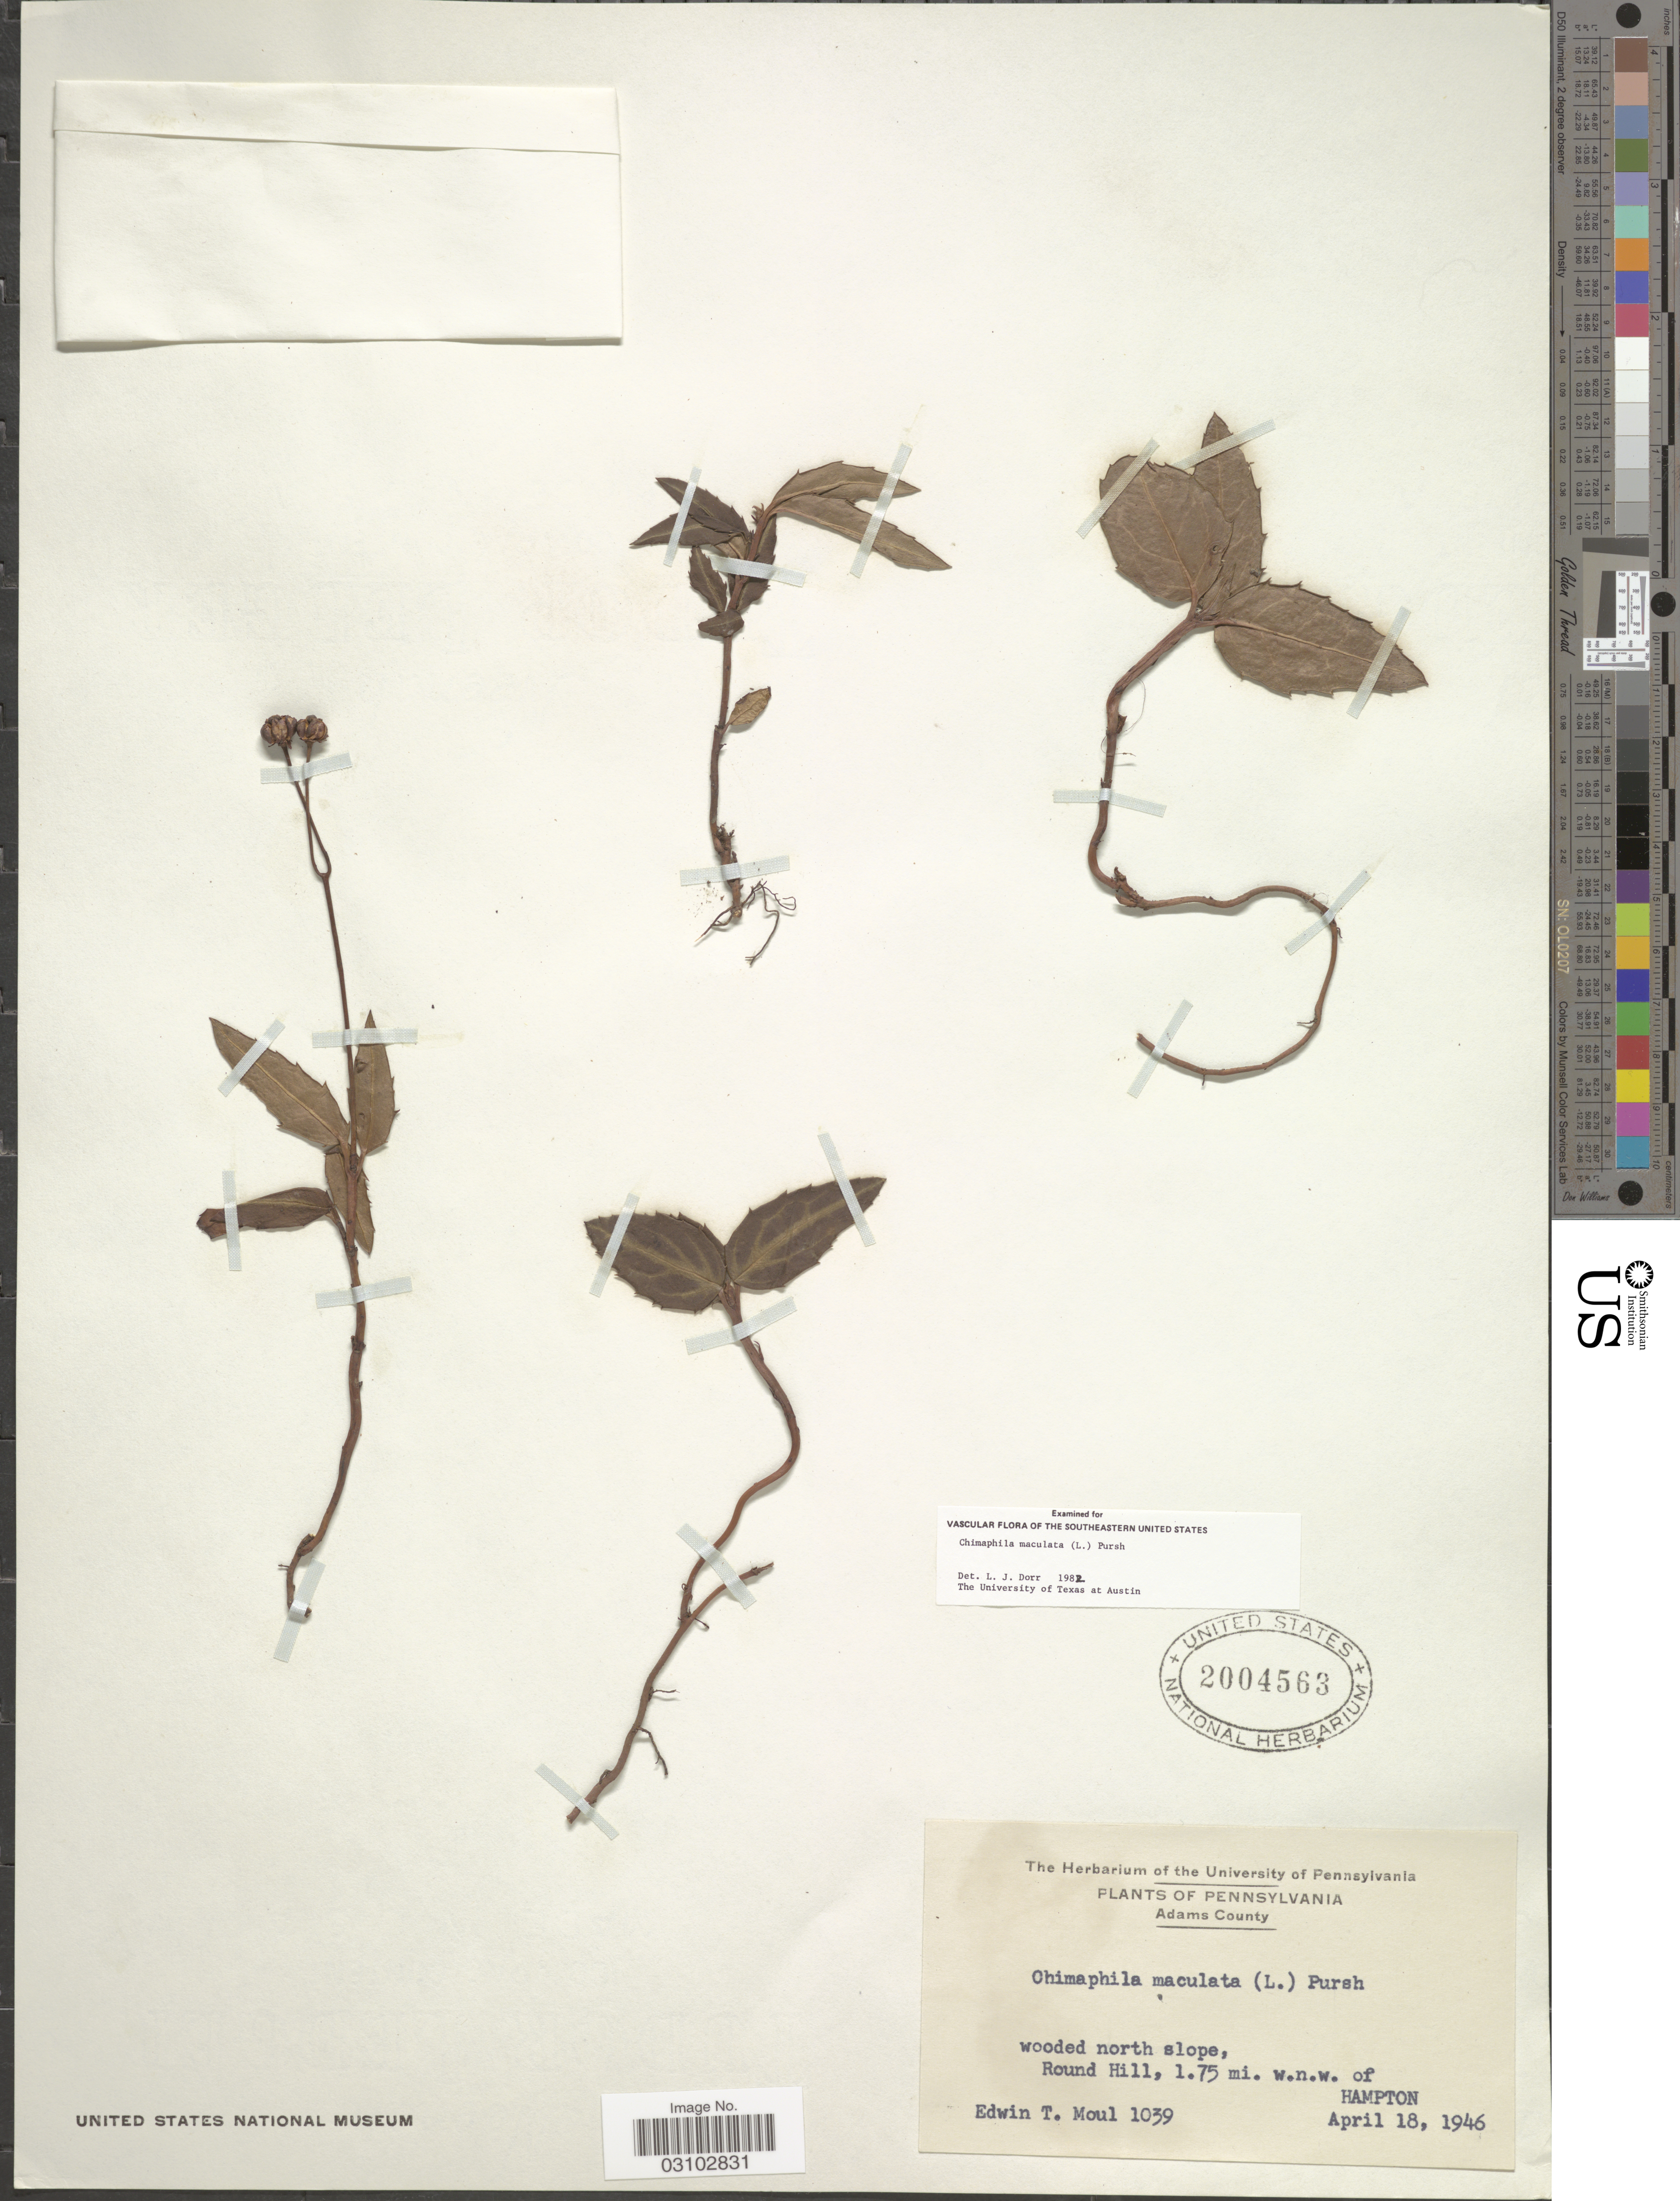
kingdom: Plantae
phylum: Tracheophyta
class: Magnoliopsida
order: Ericales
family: Ericaceae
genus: Chimaphila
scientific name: Chimaphila maculata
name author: (L.) Pursh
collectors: E. T. Moul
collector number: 1039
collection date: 1946-04-18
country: United States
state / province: Pennsylvania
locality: Adams County. Round Hill, 1.75 mi. w.n.w. of Hampton.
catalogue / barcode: US 2004563